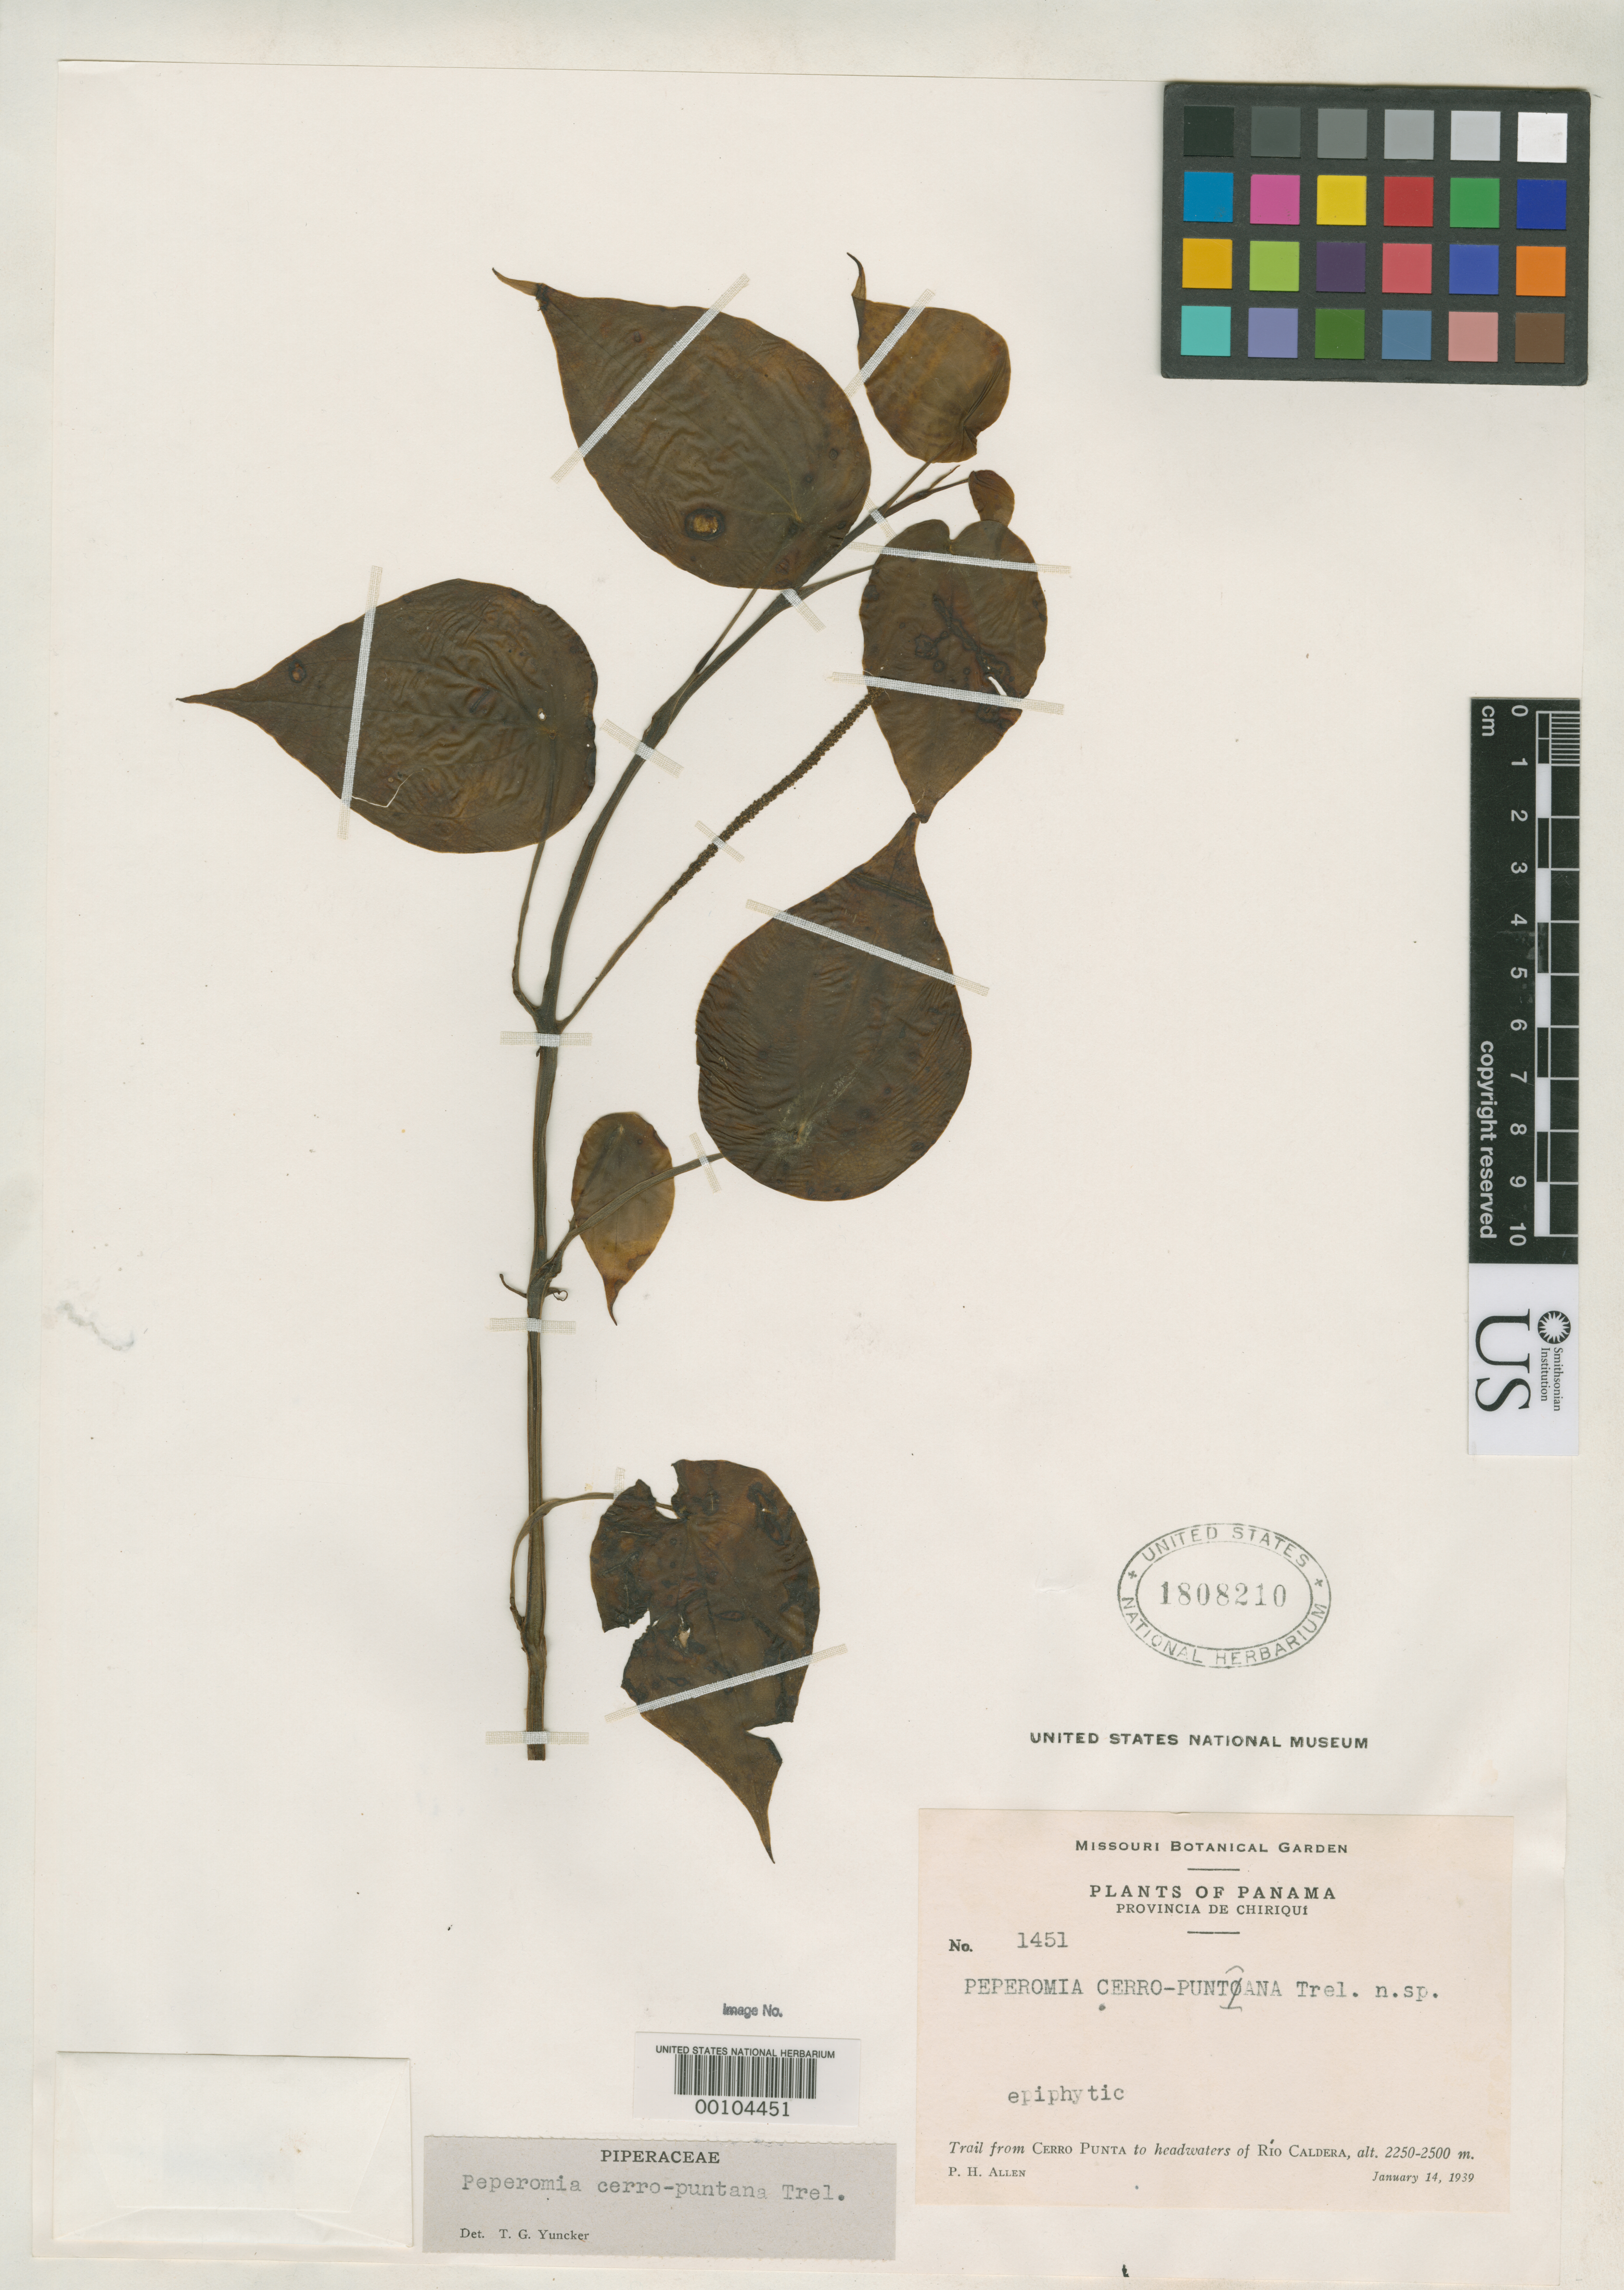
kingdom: Plantae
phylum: Tracheophyta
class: Magnoliopsida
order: Piperales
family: Piperaceae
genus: Peperomia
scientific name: Peperomia cerro-puntana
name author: Trel. in Woodson & Schery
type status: Isotype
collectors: P. H. Allen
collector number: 1451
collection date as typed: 14 Jan 1939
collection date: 1939-01-14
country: Panama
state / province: Chiriquí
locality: From Cerro Punta to headwaters of Rio Caldera.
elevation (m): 2250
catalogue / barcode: US 1808210